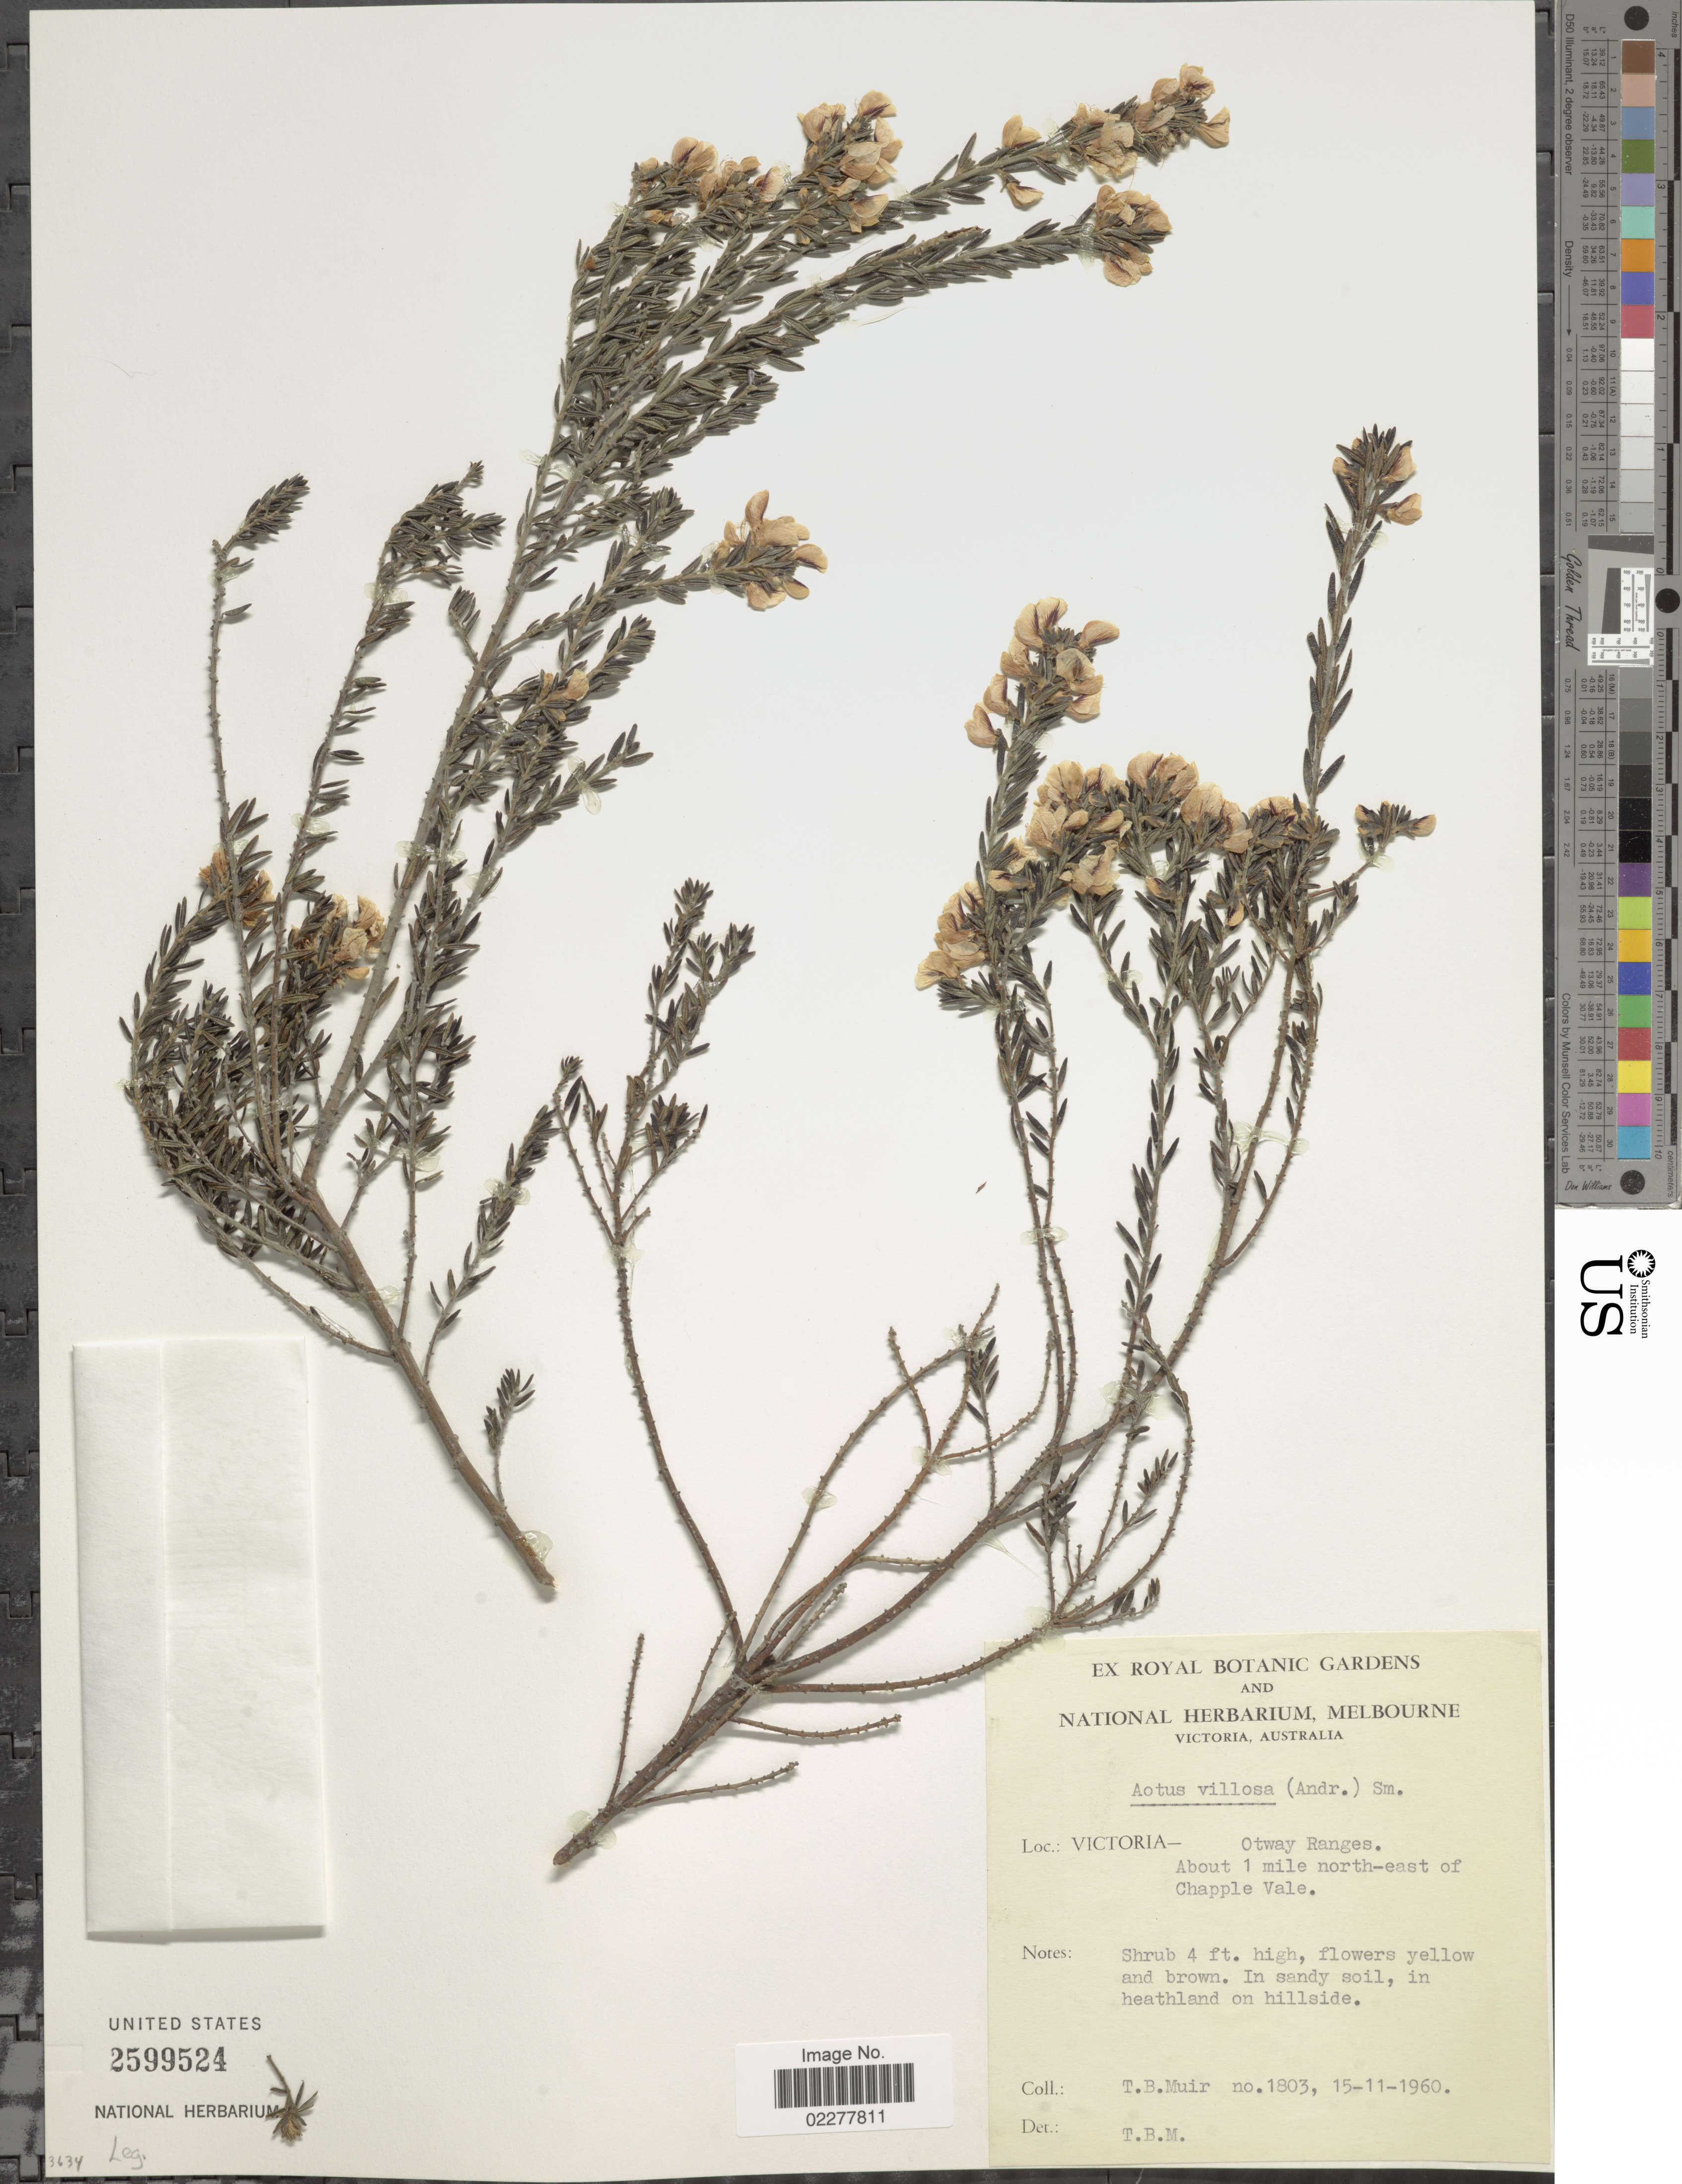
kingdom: Plantae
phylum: Tracheophyta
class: Magnoliopsida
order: Fabales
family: Fabaceae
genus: Aotus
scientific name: Aotus villosa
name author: Sm.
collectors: T. Muir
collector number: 1803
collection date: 1960-11-15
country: Australia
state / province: Victoria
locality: Victoria - Otway Ranges. About 1 mile north-east of Chapple Vale,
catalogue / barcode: US 2599524